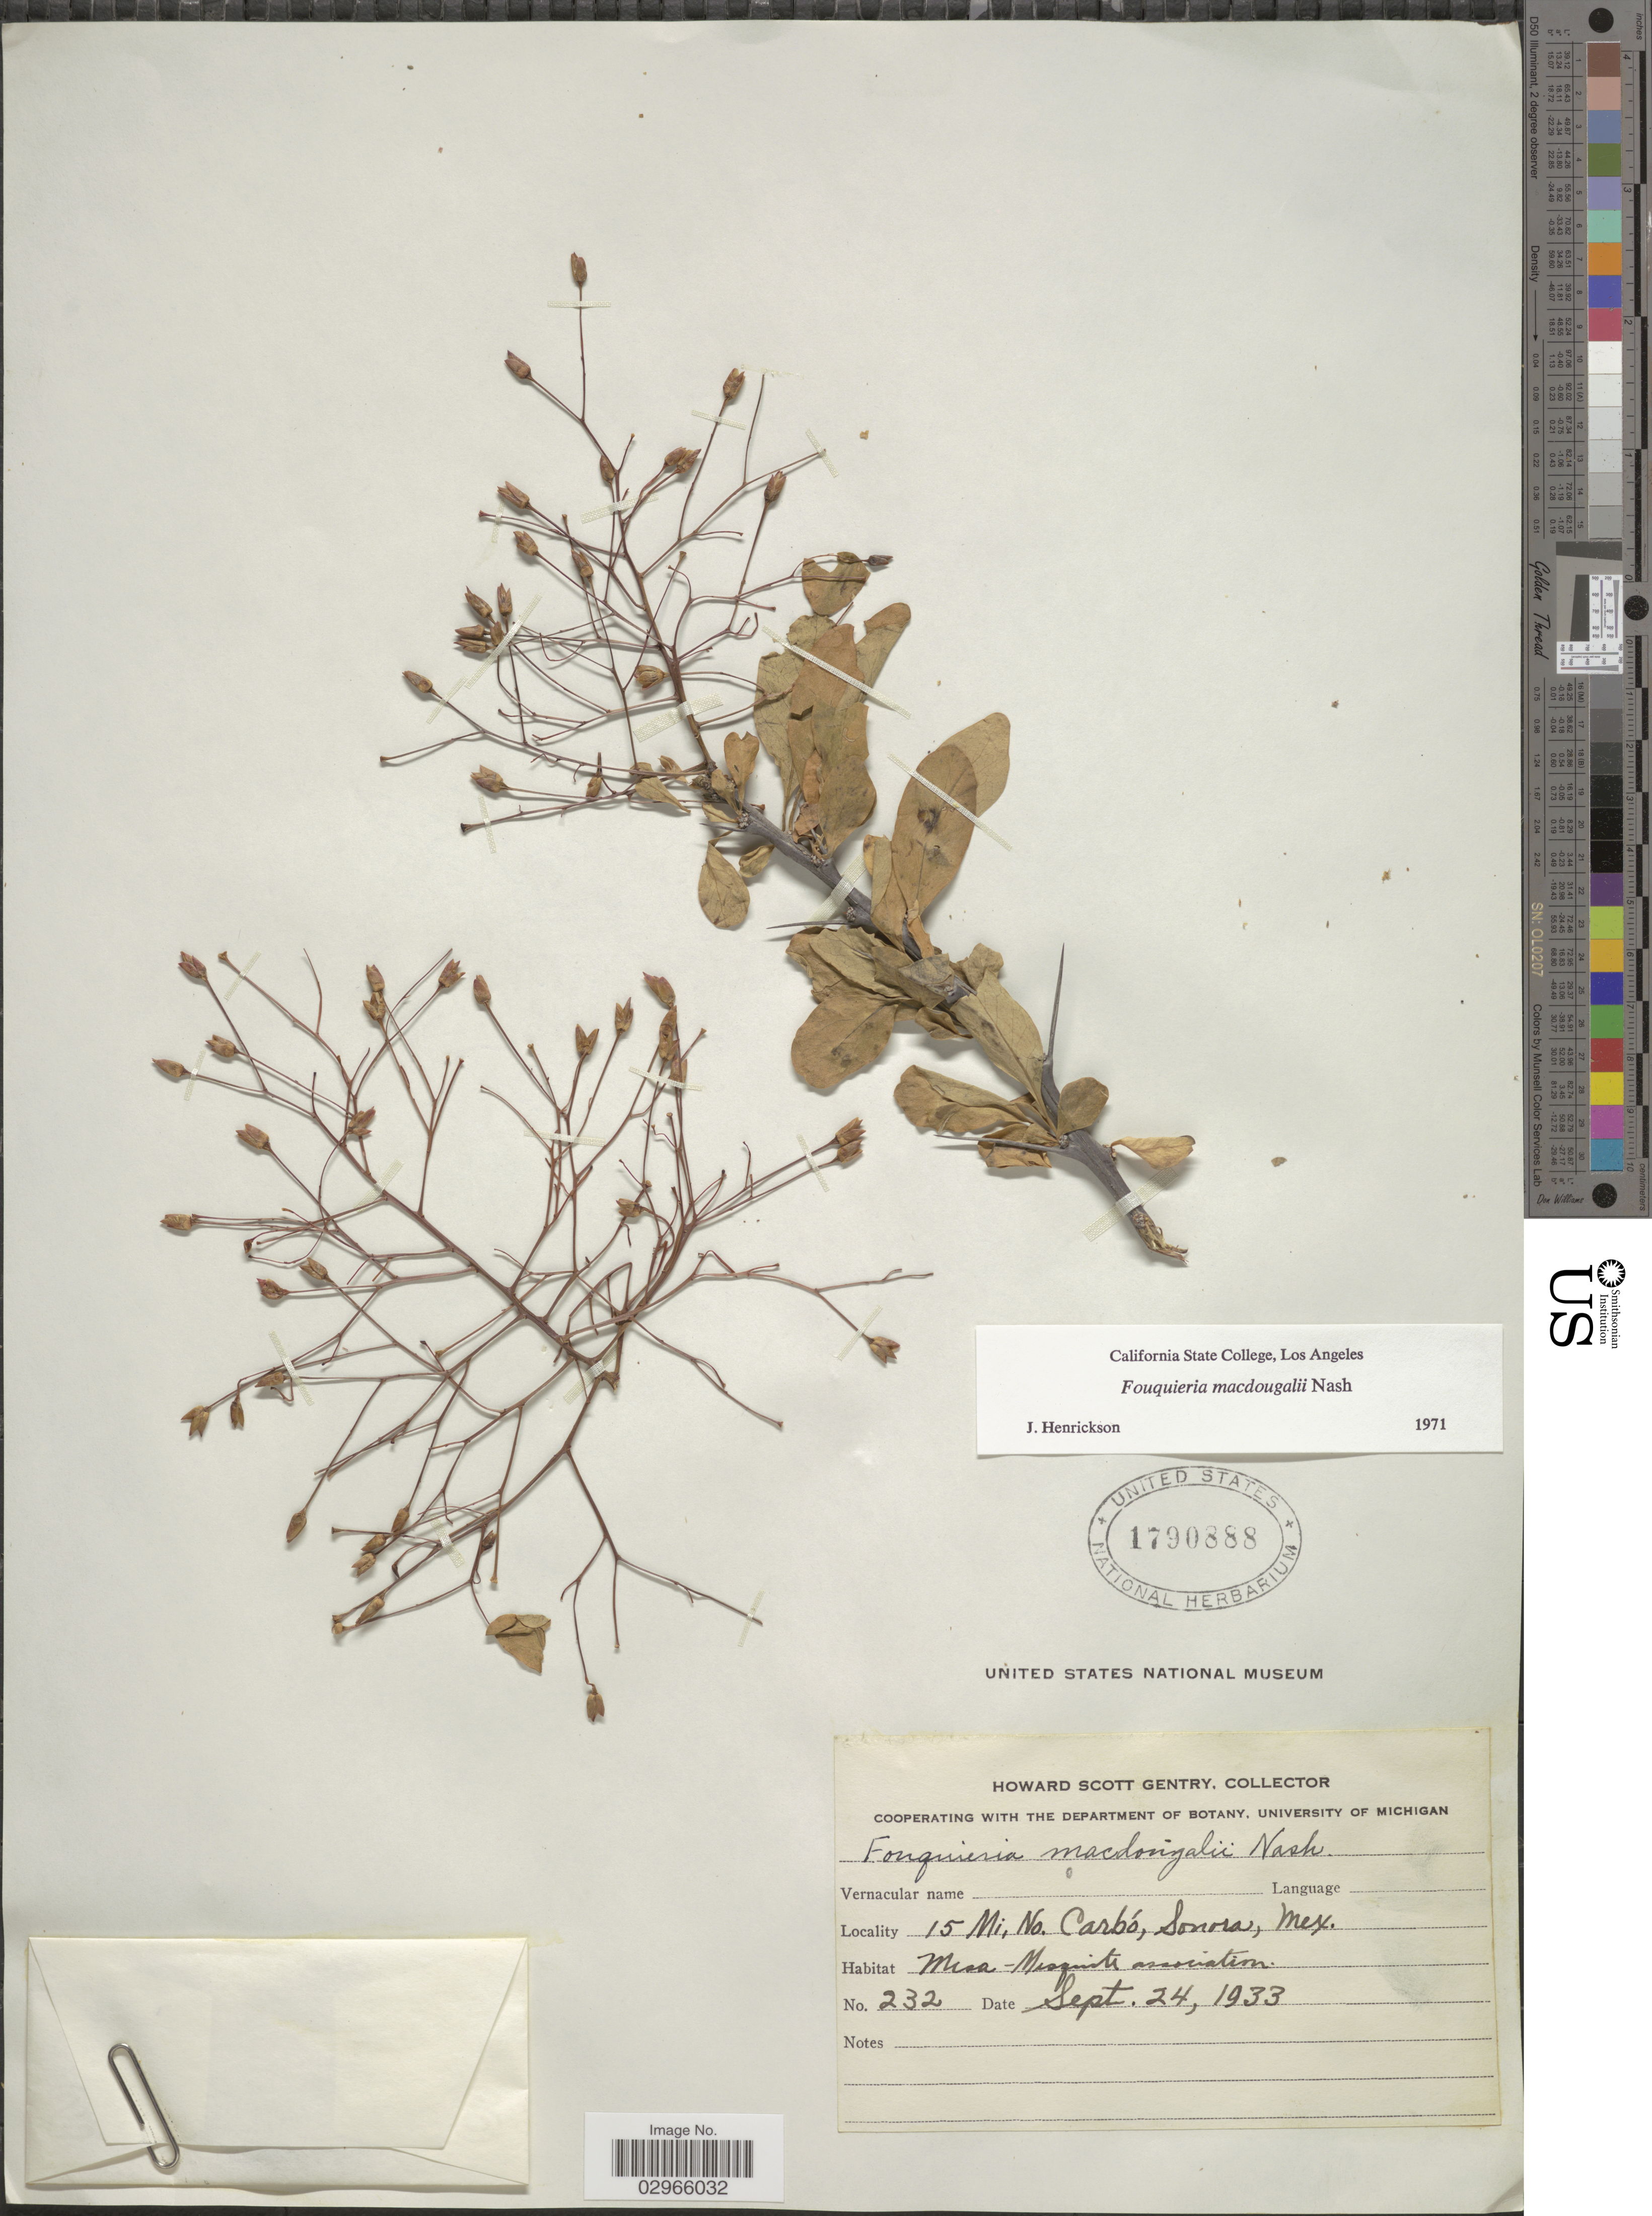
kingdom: Plantae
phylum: Tracheophyta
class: Magnoliopsida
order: Ericales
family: Fouquieriaceae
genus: Fouquieria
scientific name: Fouquieria macdougalii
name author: Nash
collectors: H. S. Gentry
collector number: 232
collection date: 1933-09-24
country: Mexico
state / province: Sonora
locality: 15 Mi. No. Carbó.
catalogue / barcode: US 1790888